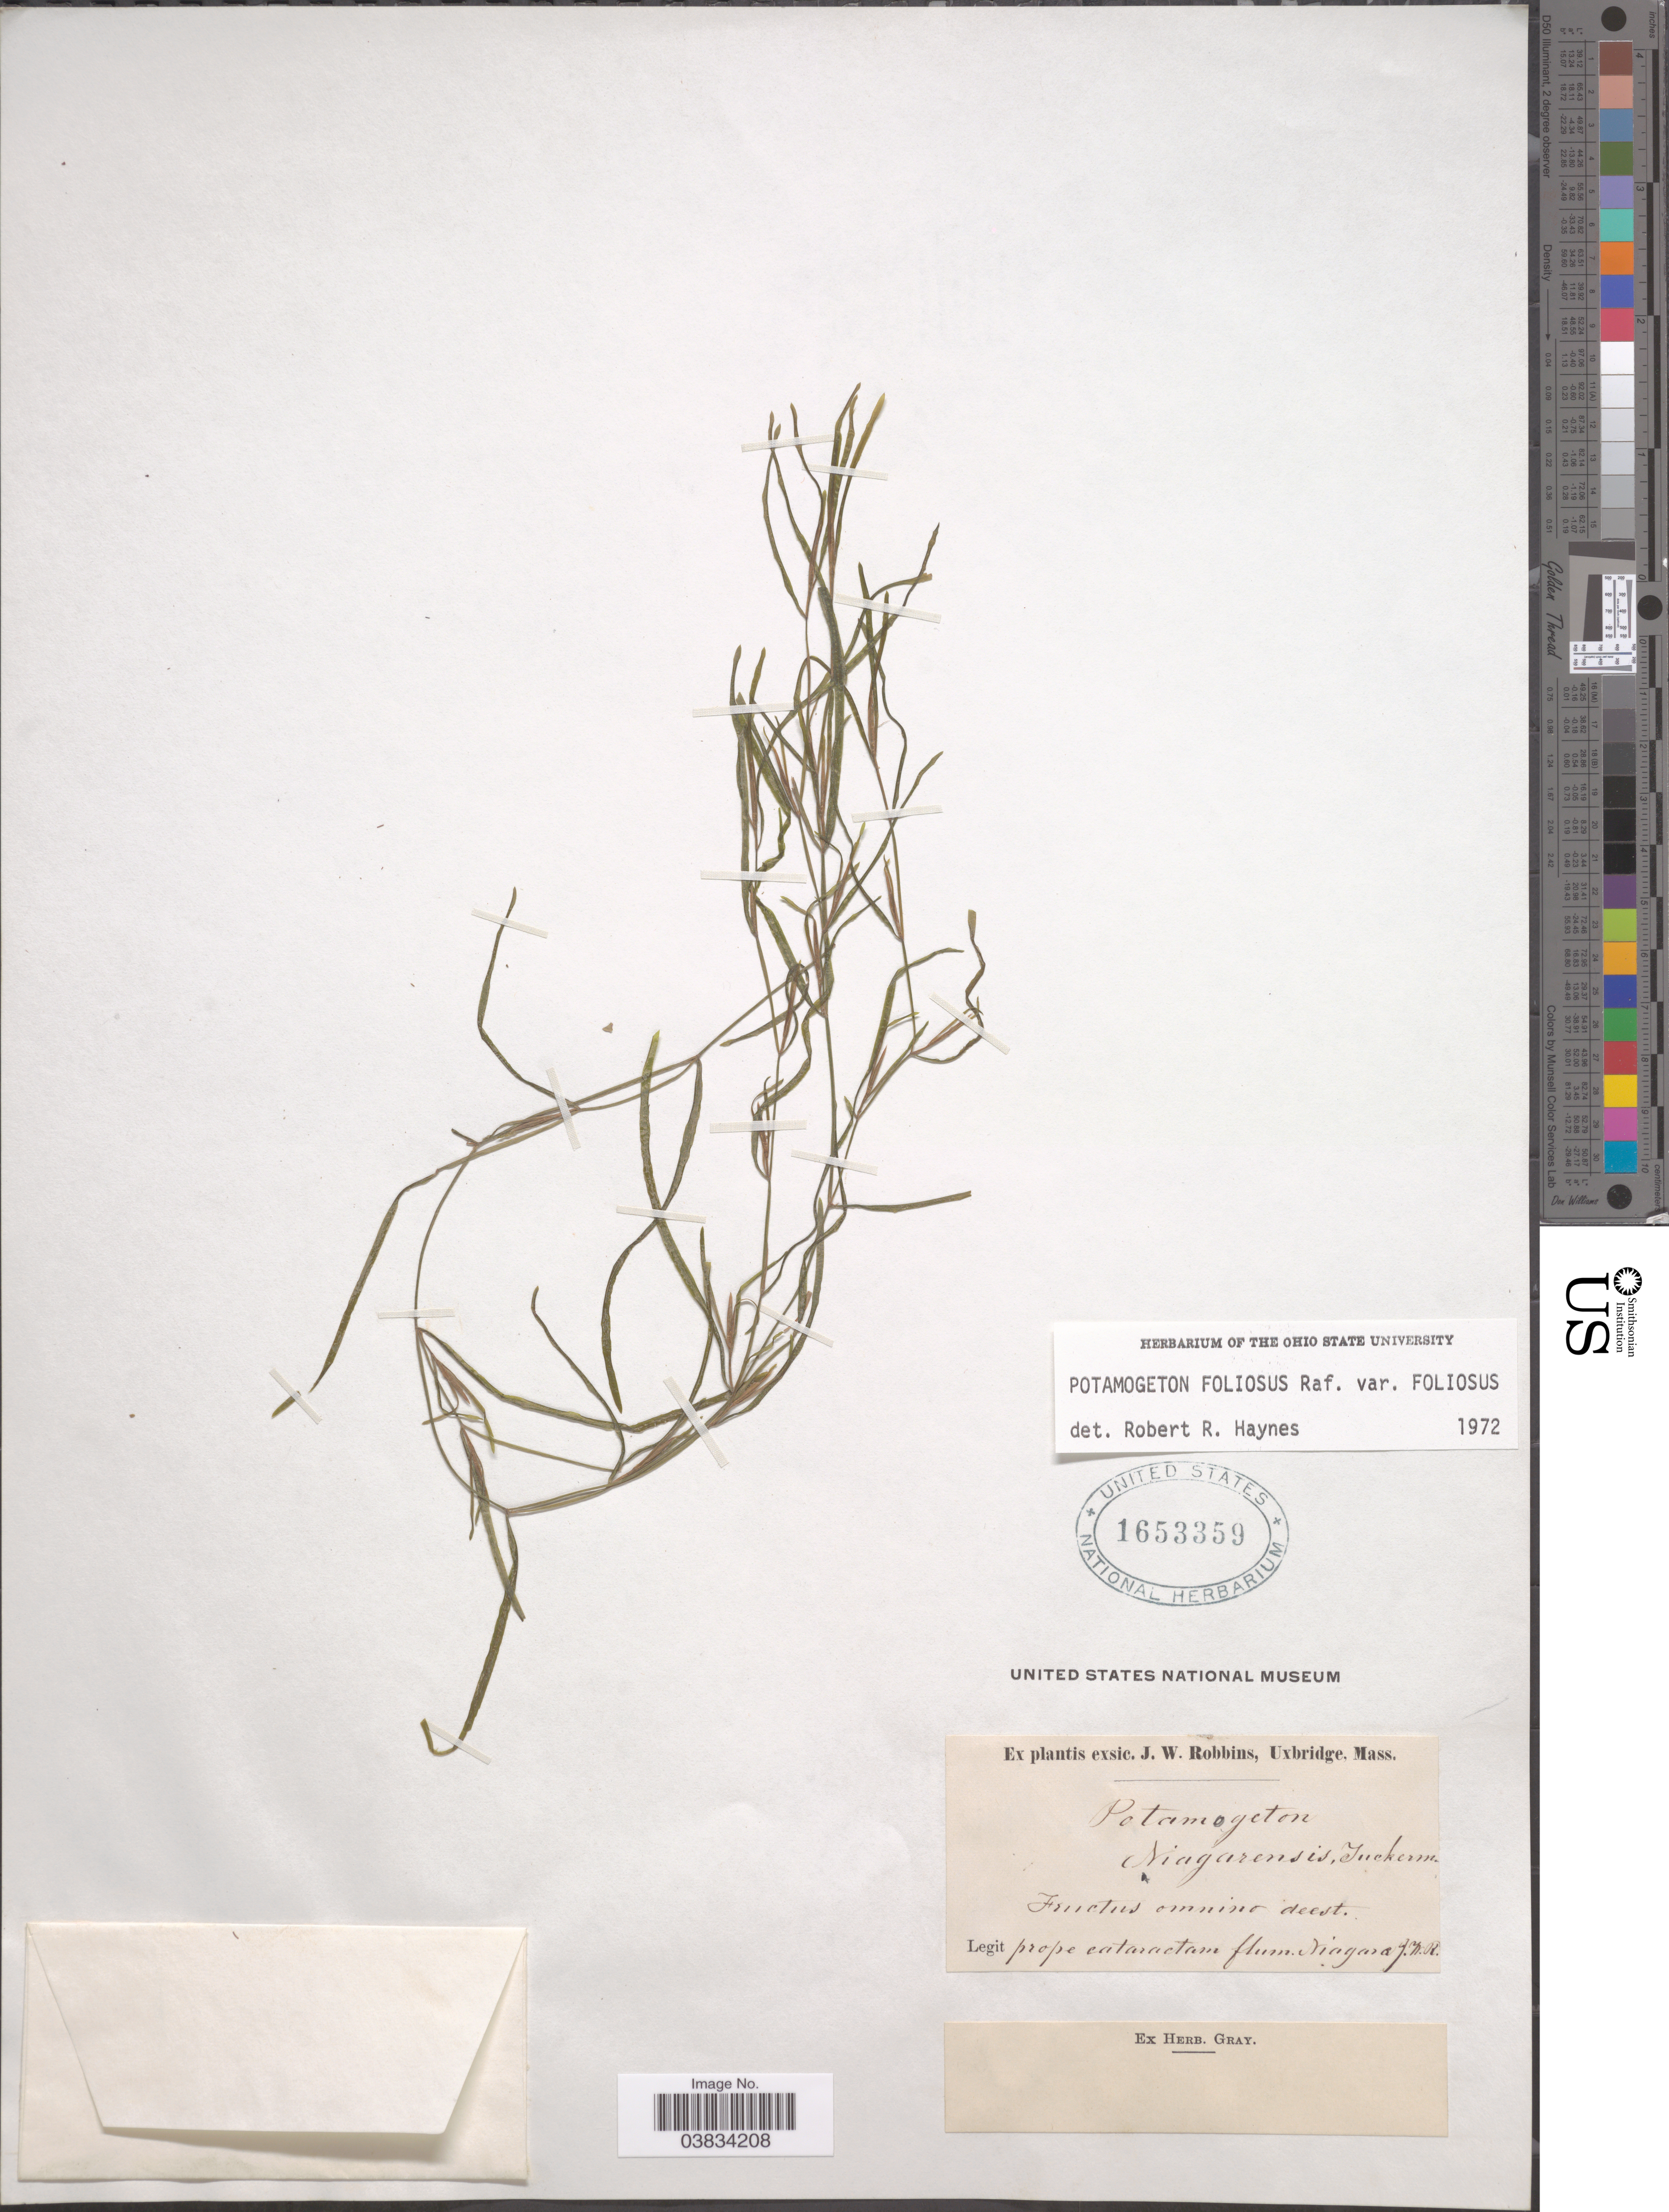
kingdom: Plantae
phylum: Tracheophyta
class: Liliopsida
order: Alismatales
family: Potamogetonaceae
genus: Potamogeton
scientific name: Potamogeton foliosus var. foliosus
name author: Raf.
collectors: J. W. Robbins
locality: Prope cataractam flum. Niagara.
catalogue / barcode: US 1653359